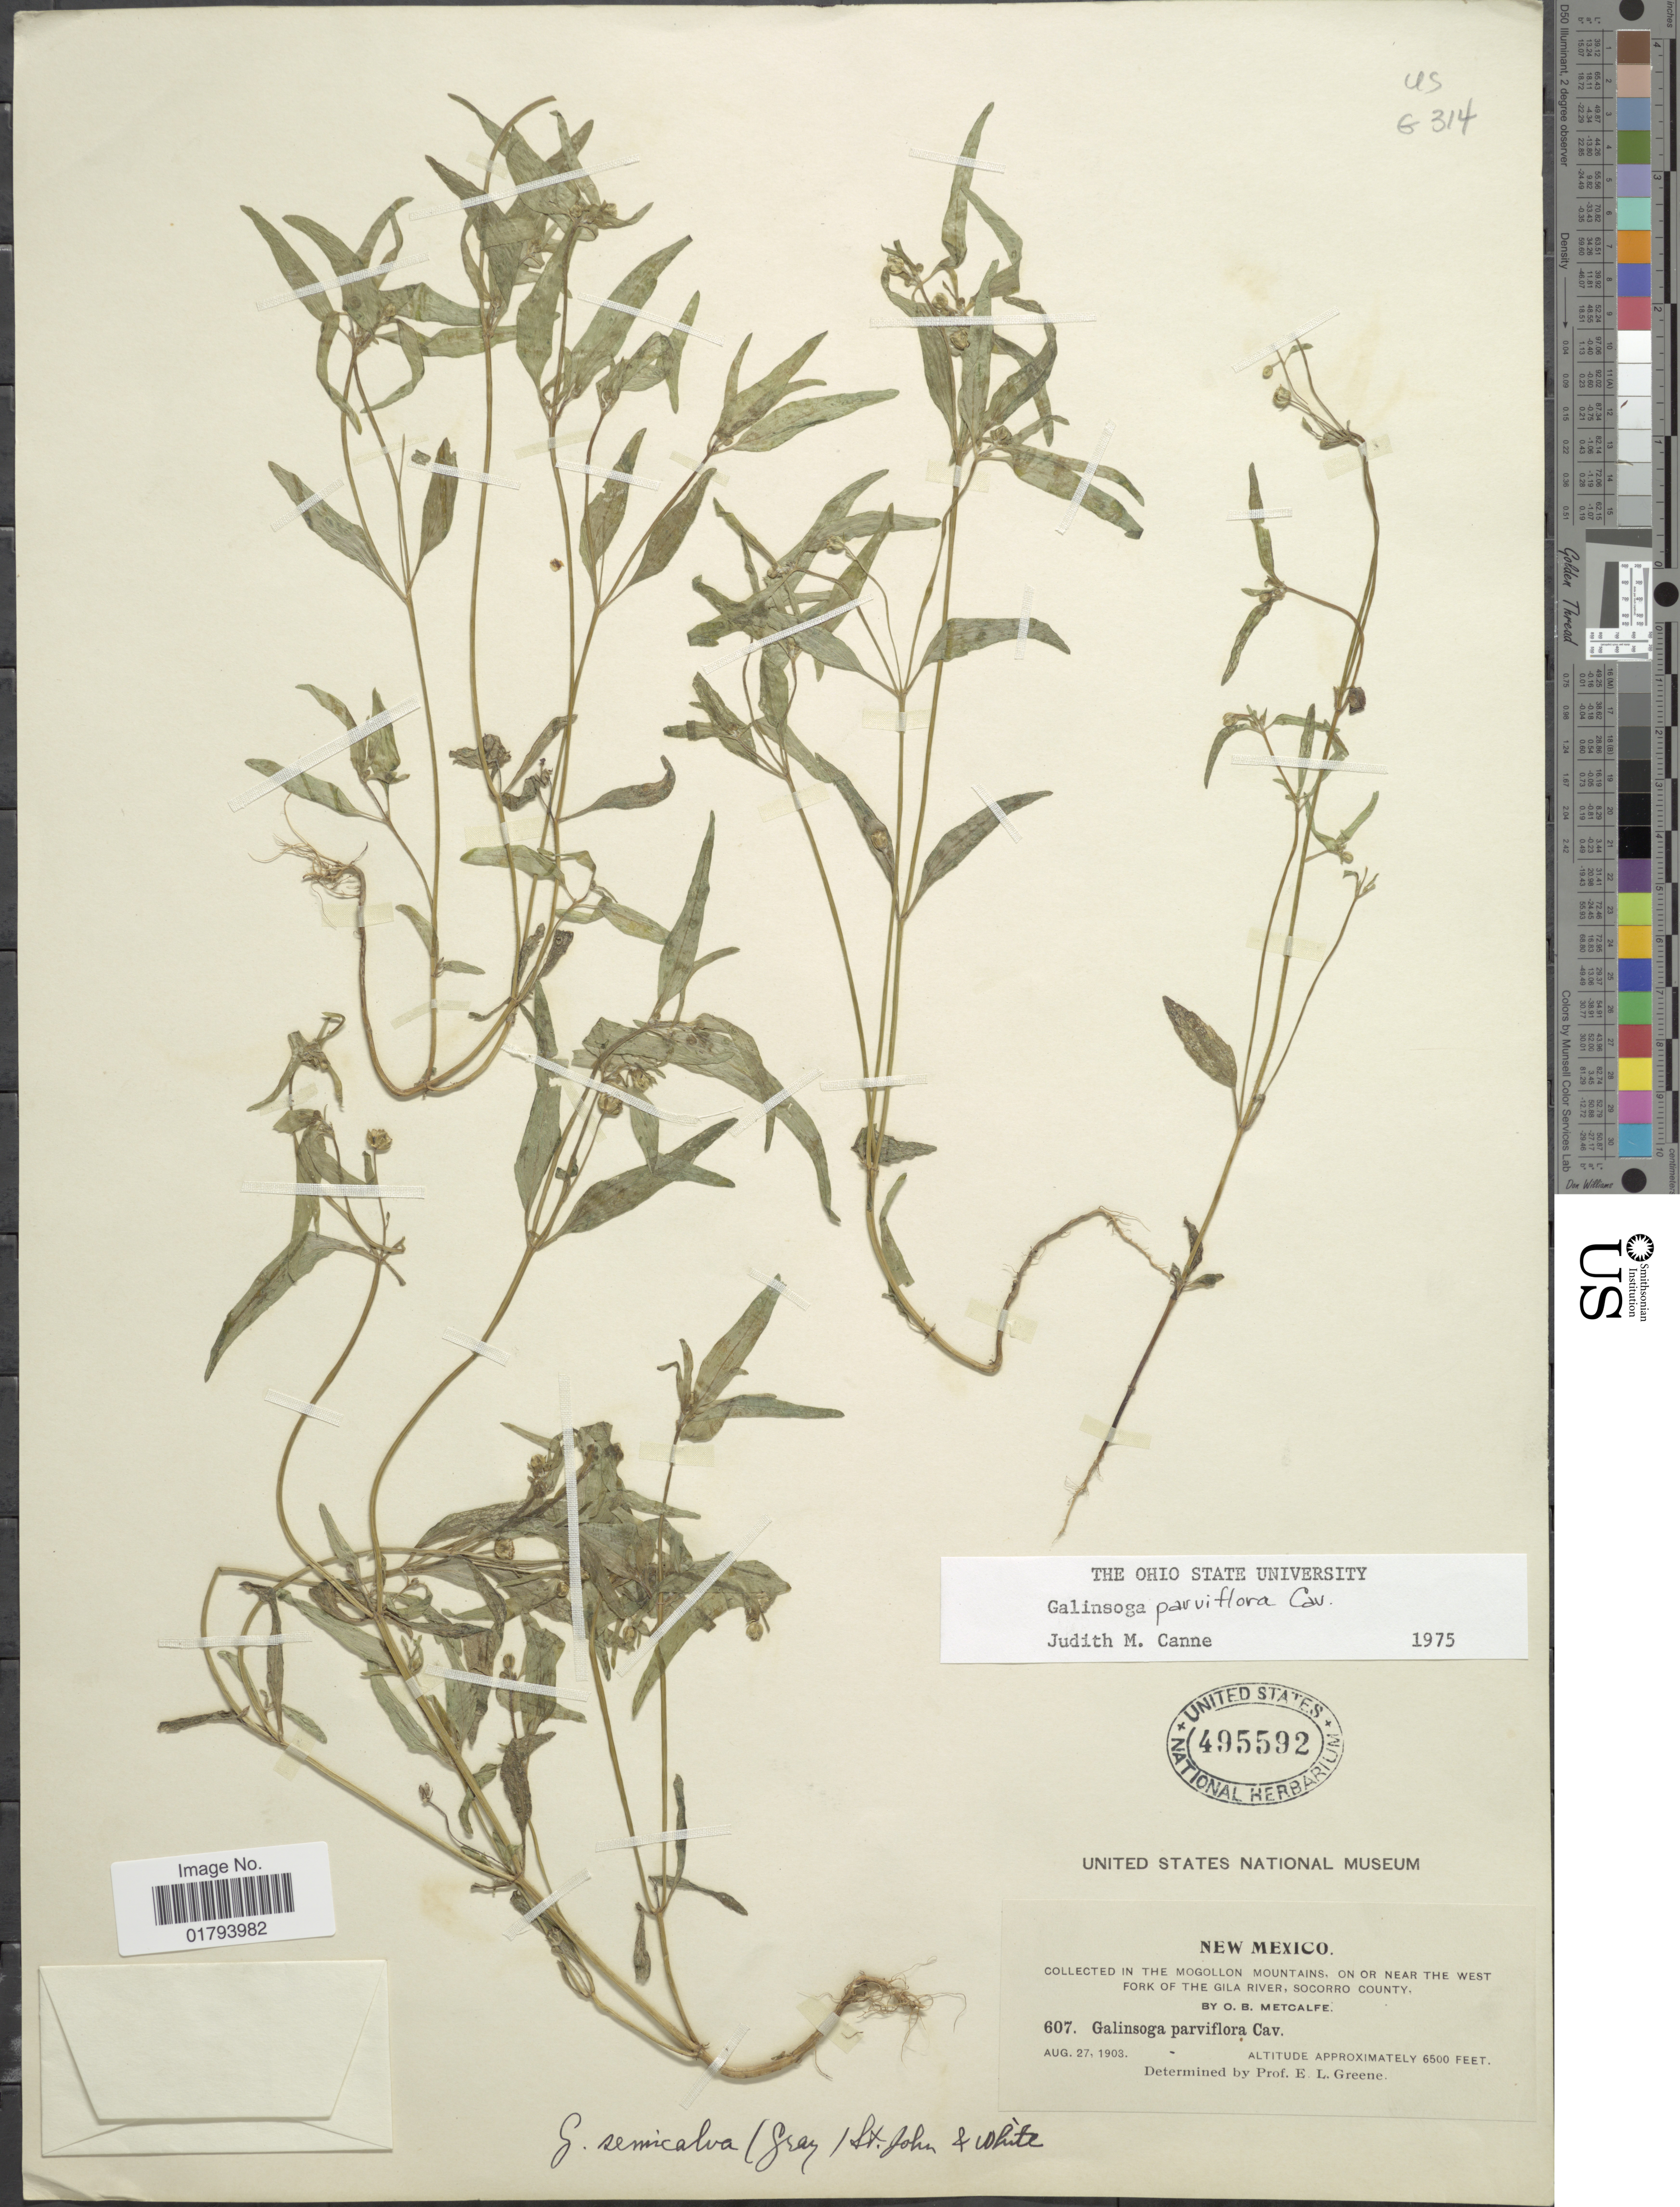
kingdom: Plantae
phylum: Tracheophyta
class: Magnoliopsida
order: Asterales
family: Asteraceae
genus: Galinsoga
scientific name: Galinsoga parviflora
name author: Cav.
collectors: O. B. Metcalfe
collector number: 607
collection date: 1903-08-27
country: United States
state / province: New Mexico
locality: Mogollon Mountains, on or near the west Fork of the Gila River, Socorro County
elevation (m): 1981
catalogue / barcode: US 495592